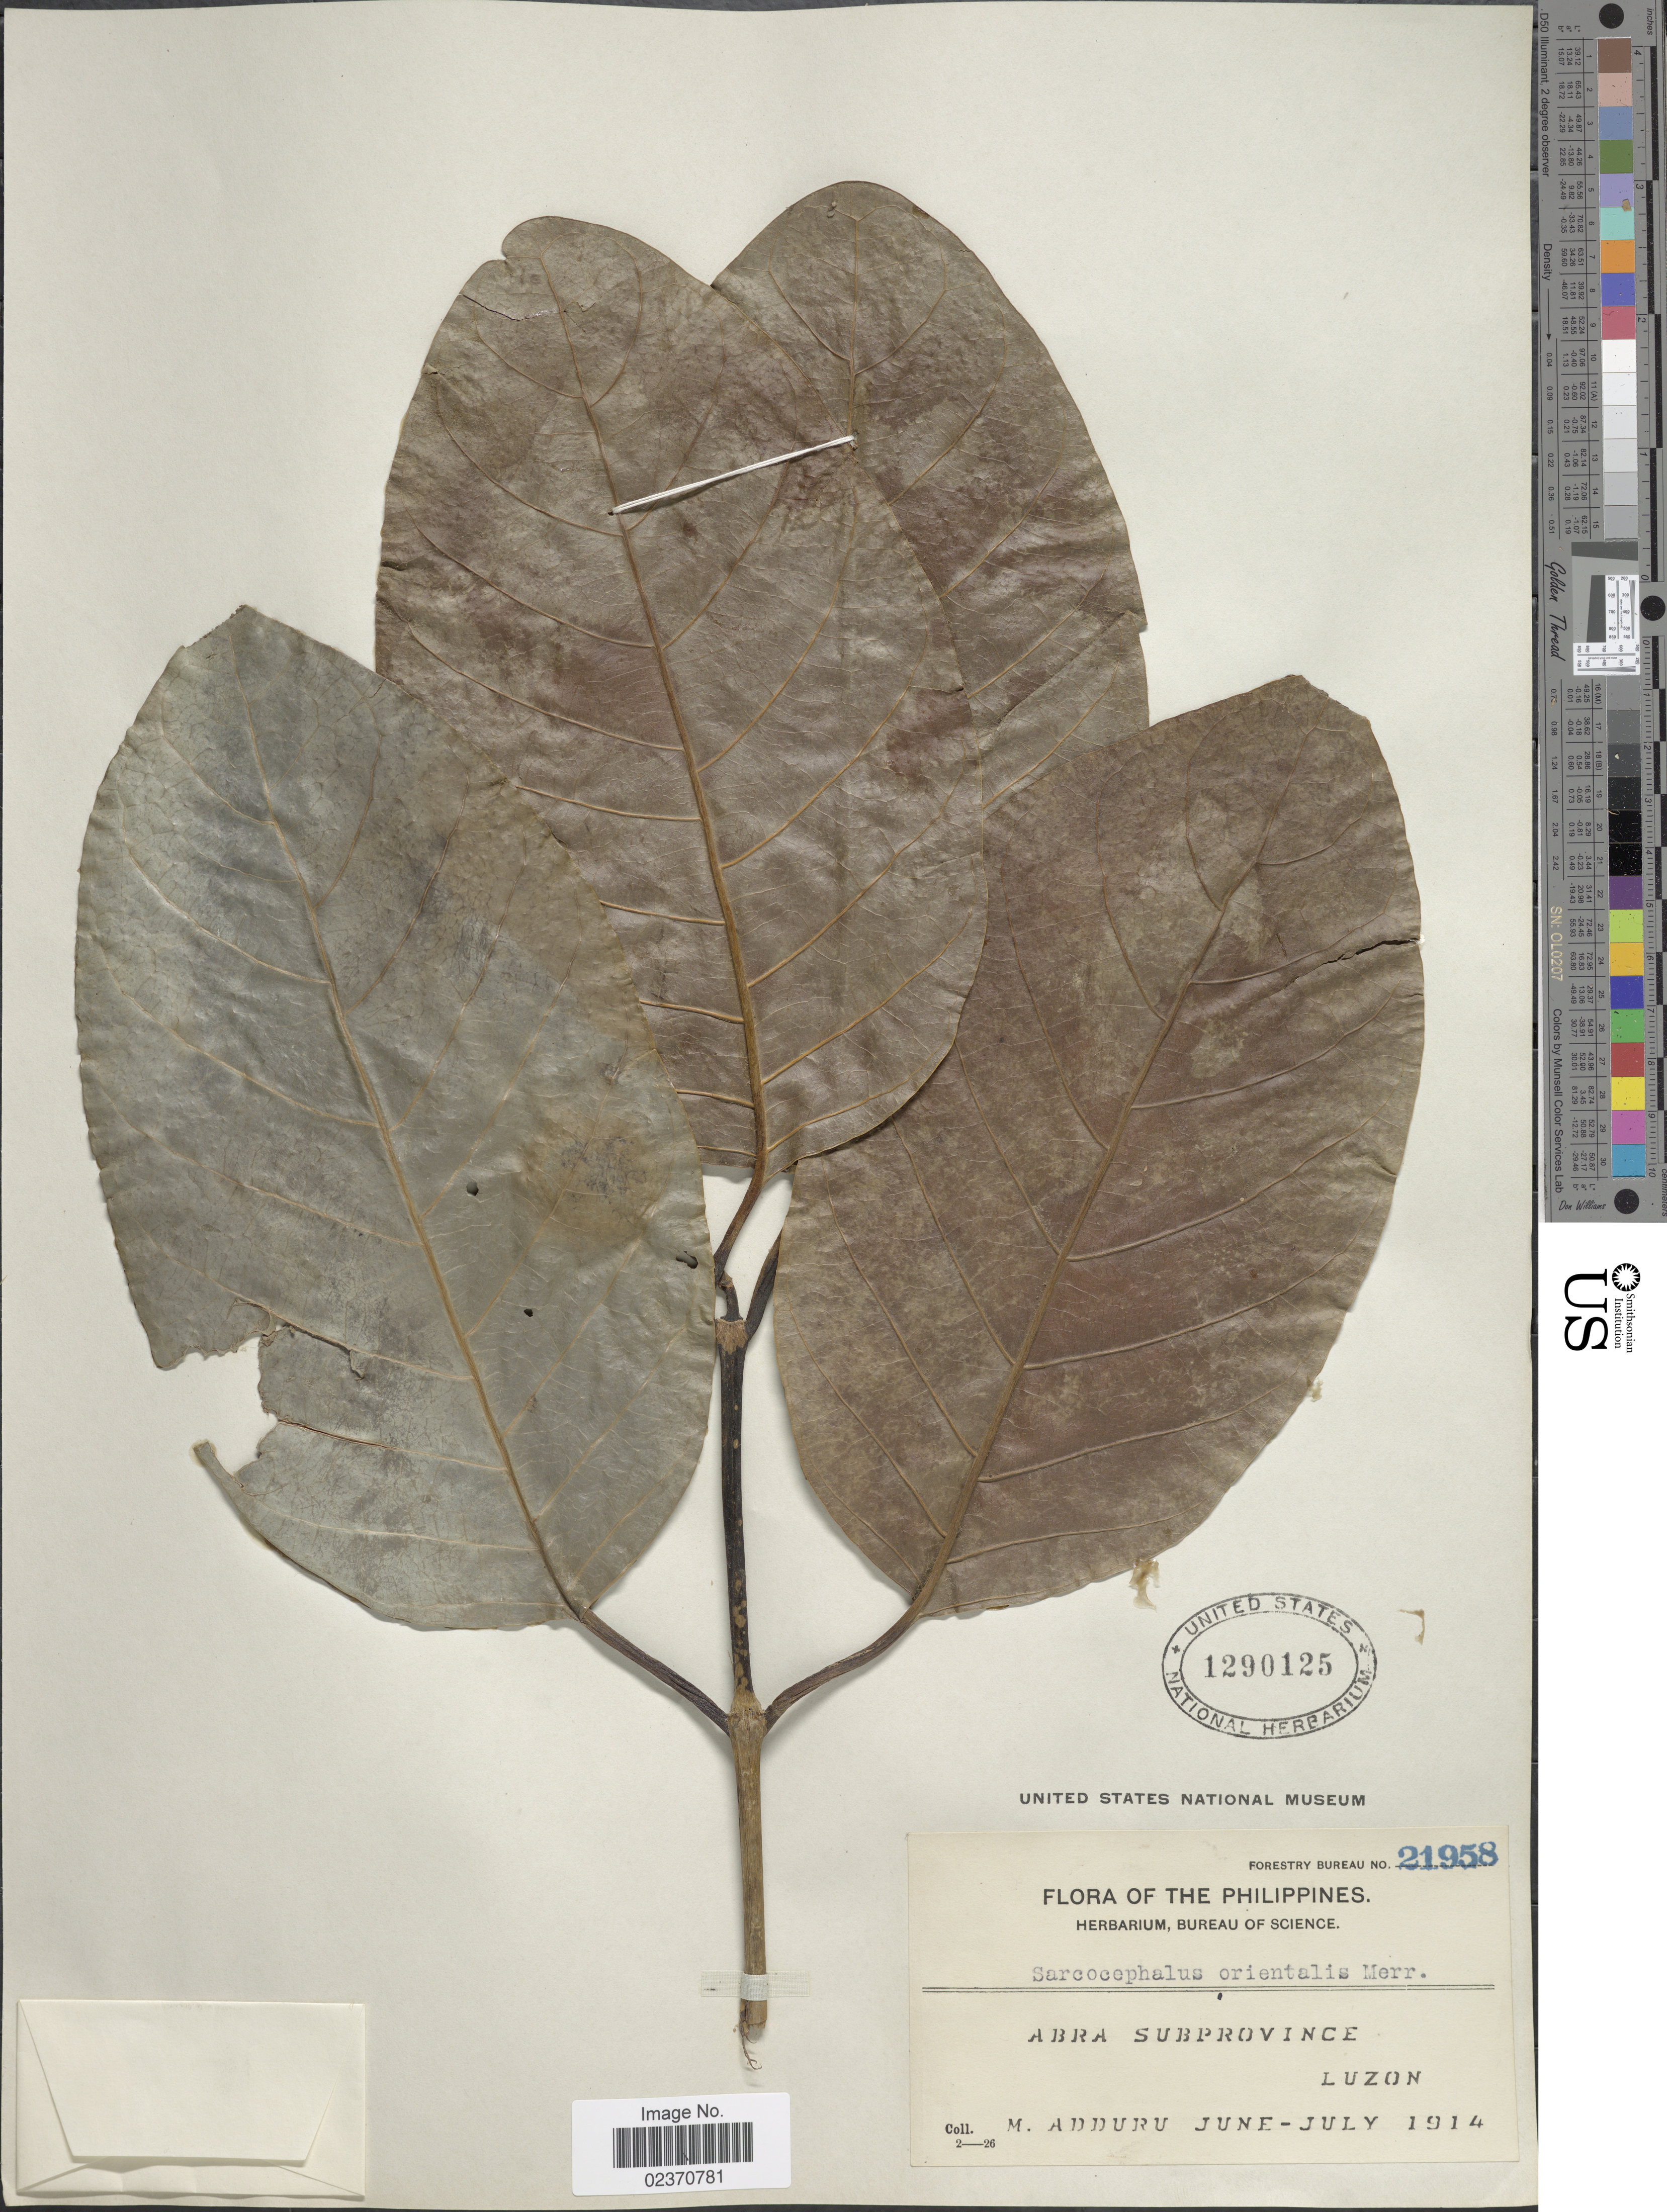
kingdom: Plantae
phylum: Tracheophyta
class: Magnoliopsida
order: Gentianales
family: Rubiaceae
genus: Nauclea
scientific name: Nauclea orientalis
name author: (L.) L.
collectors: M. Adduru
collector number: Forestry Bureau 21958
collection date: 1914-06/1914-07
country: Philippines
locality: Abra Subprovince, Luzon.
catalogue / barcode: US 1290125